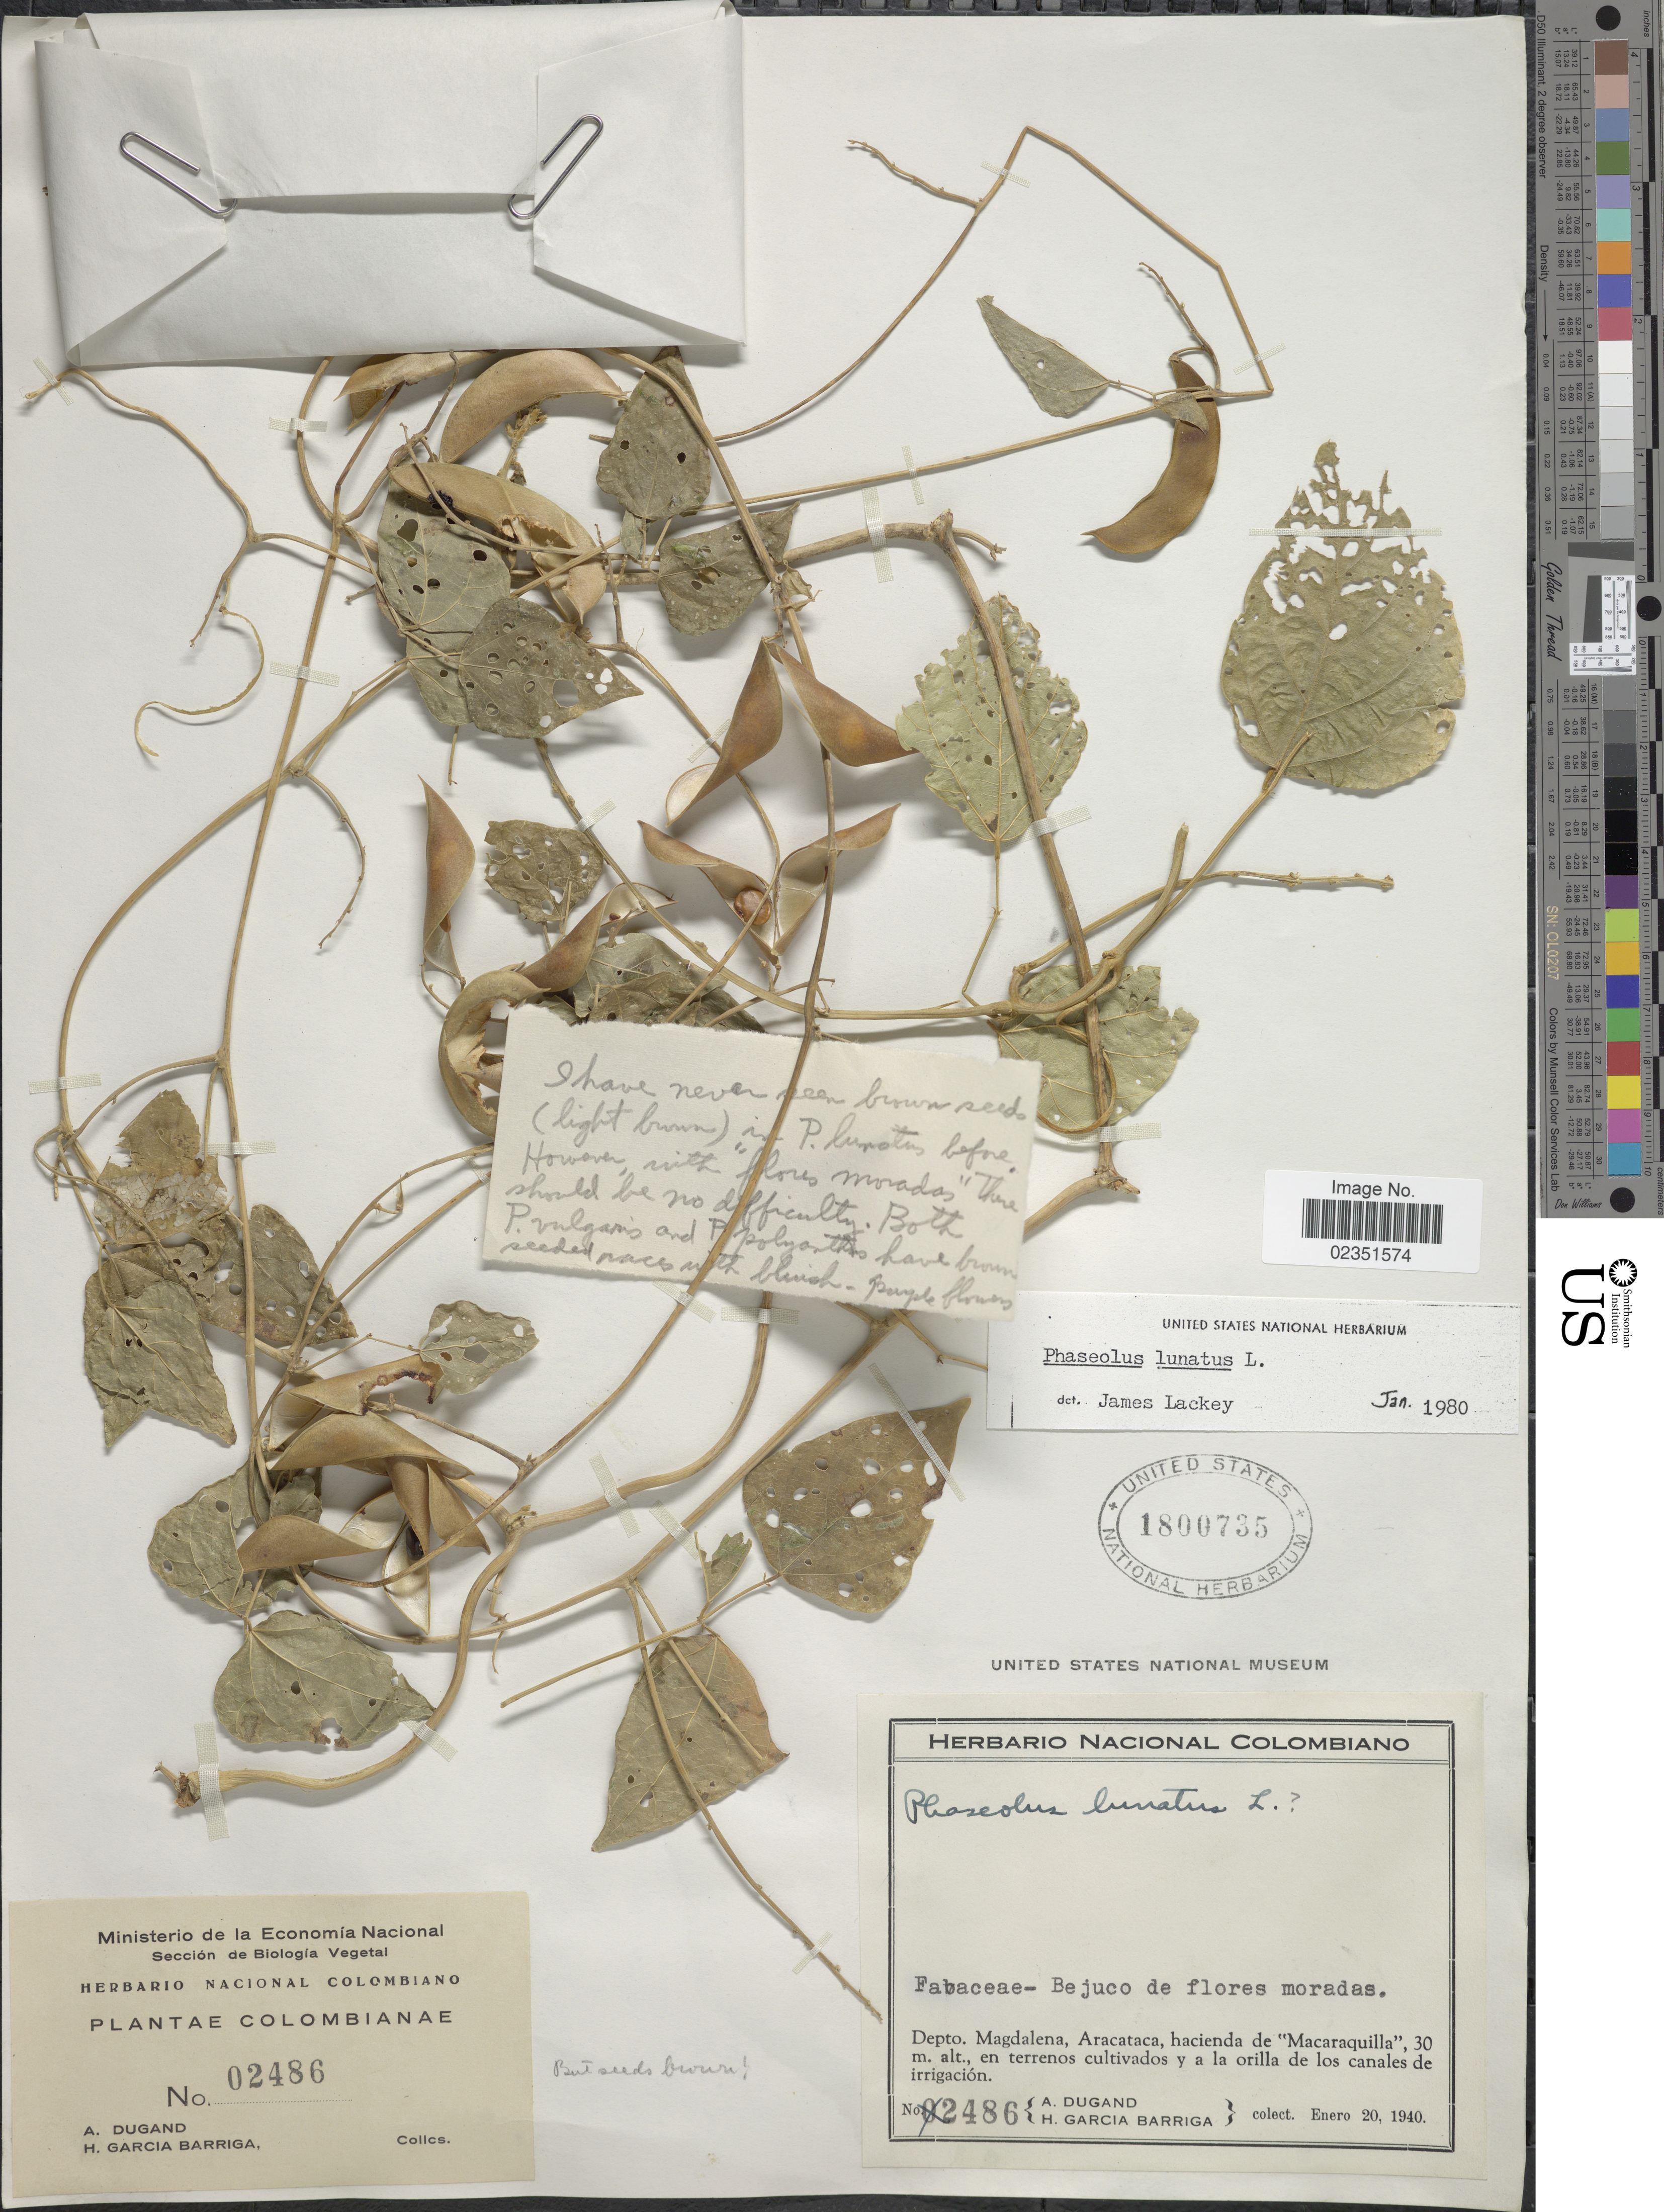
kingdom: Plantae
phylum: Tracheophyta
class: Magnoliopsida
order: Fabales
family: Fabaceae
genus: Phaseolus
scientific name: Phaseolus lunatus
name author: L.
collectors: A. Dugand & H. García Barriga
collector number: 02486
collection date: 1940-01-20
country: Colombia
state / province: Magdalena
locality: Aracataca, hacienda de "Macaraquilla", en terrenos cultivados y a la orilla de los canales de irrigacion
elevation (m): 30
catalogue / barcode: US 1800735